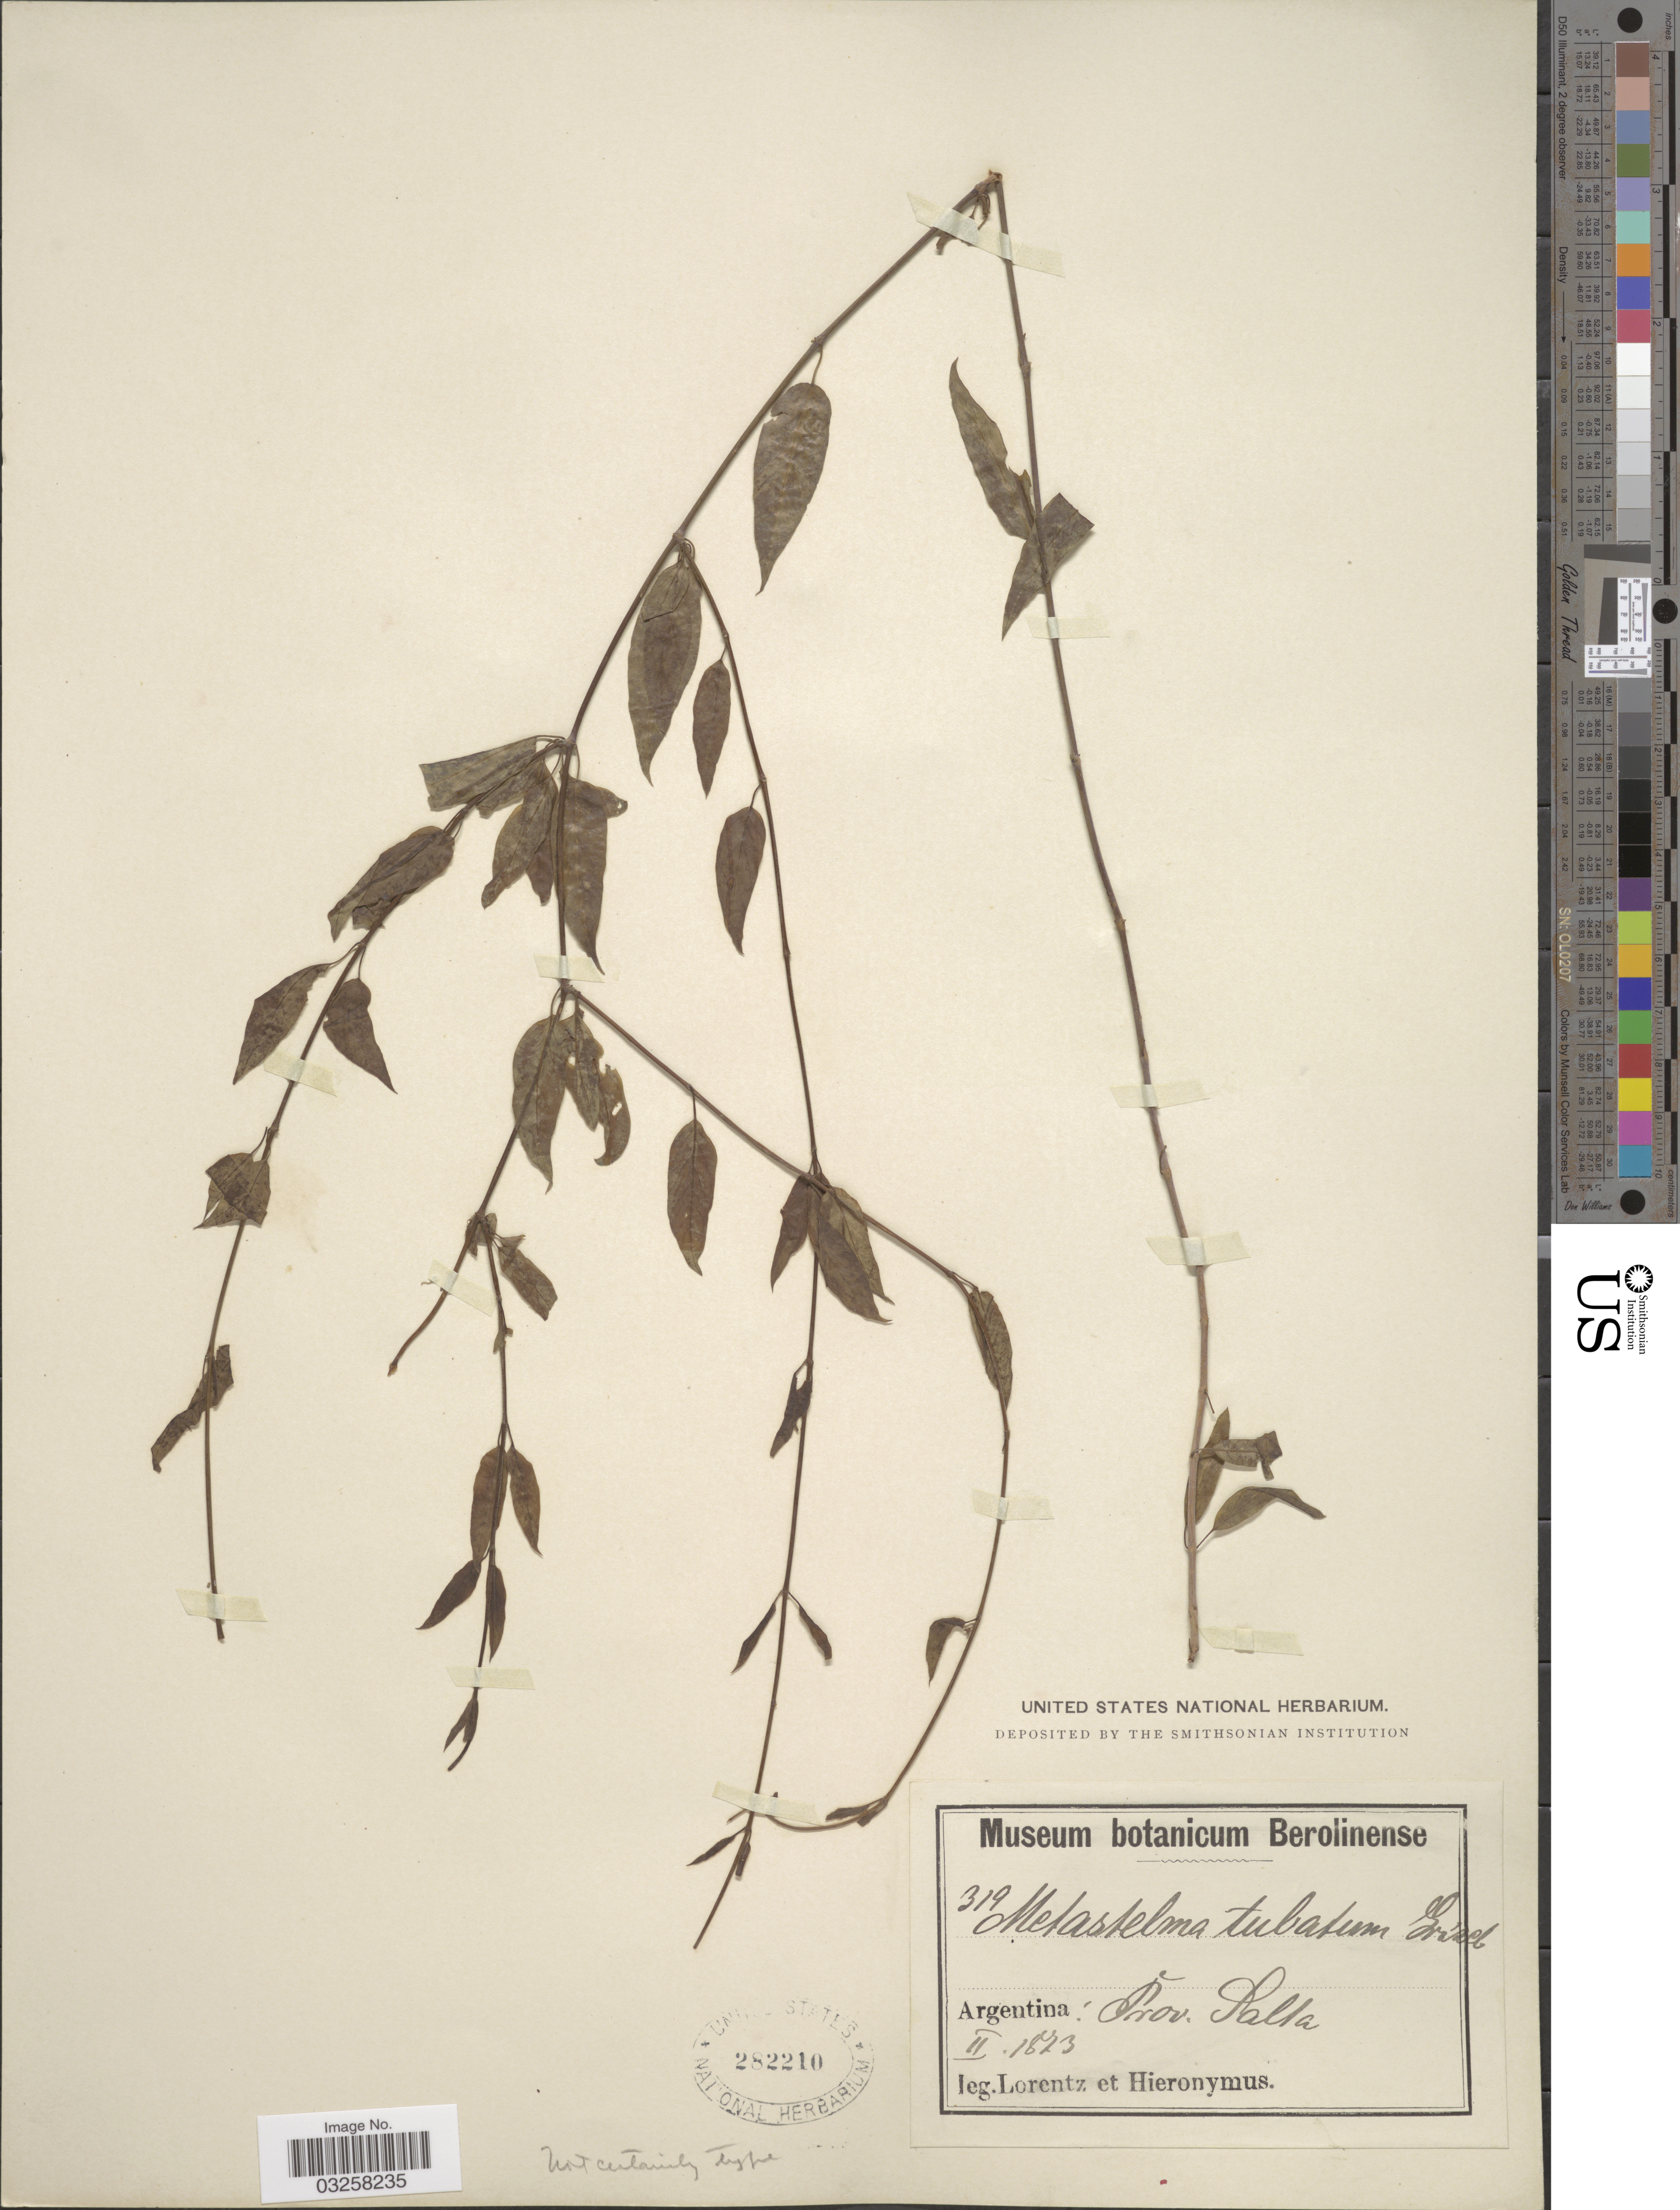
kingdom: Plantae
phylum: Tracheophyta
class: Magnoliopsida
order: Gentianales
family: Apocynaceae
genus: Metastelma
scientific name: Metastelma tubatum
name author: Griseb.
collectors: -. Lorentz & -. Hieronymus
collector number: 319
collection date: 1873-02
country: Argentina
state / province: Salta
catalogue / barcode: US 282210